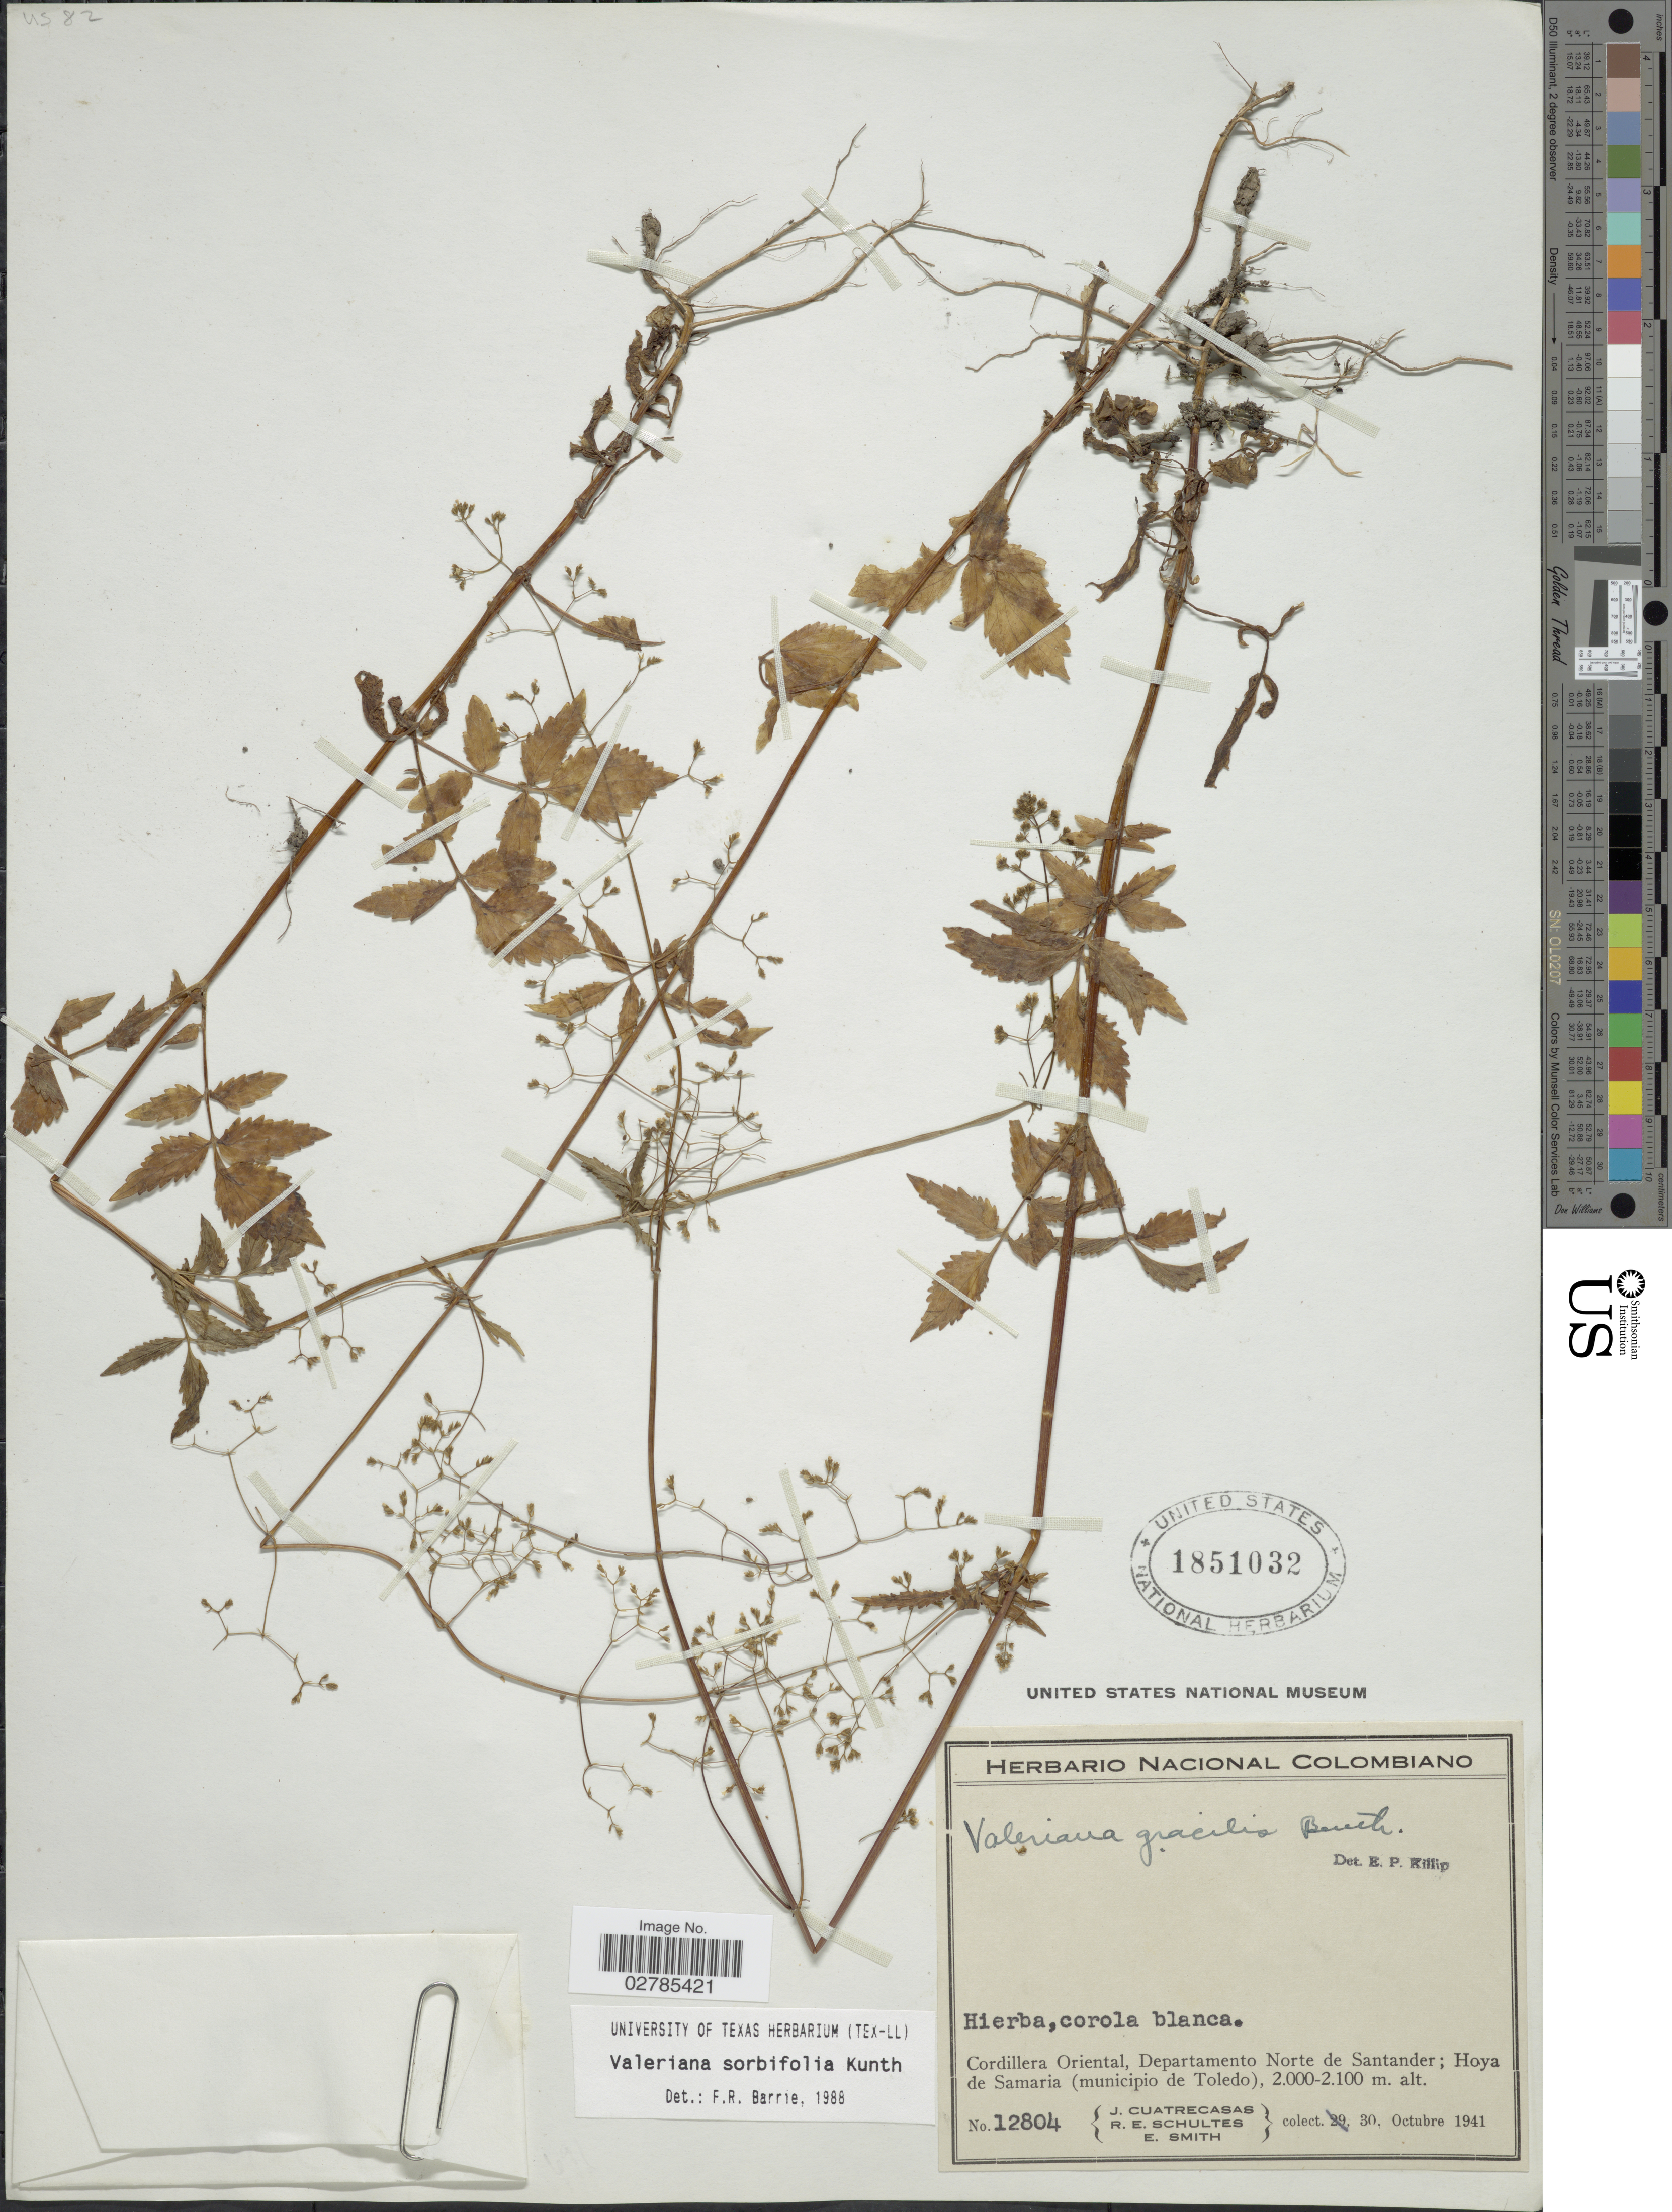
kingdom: Plantae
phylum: Tracheophyta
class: Magnoliopsida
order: Dipsacales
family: Caprifoliaceae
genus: Valeriana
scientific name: Valeriana sorbifolia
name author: Kunth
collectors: J. Cuatrecasas, R. E. Schultes & E. Smith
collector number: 12804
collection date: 1941-10-30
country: Colombia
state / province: Norte de Santander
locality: Cordillera Oriental, Departamento Norte de Santander; Hoya de Samaria (municipio de Toledo).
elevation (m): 2000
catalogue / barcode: US 1851032